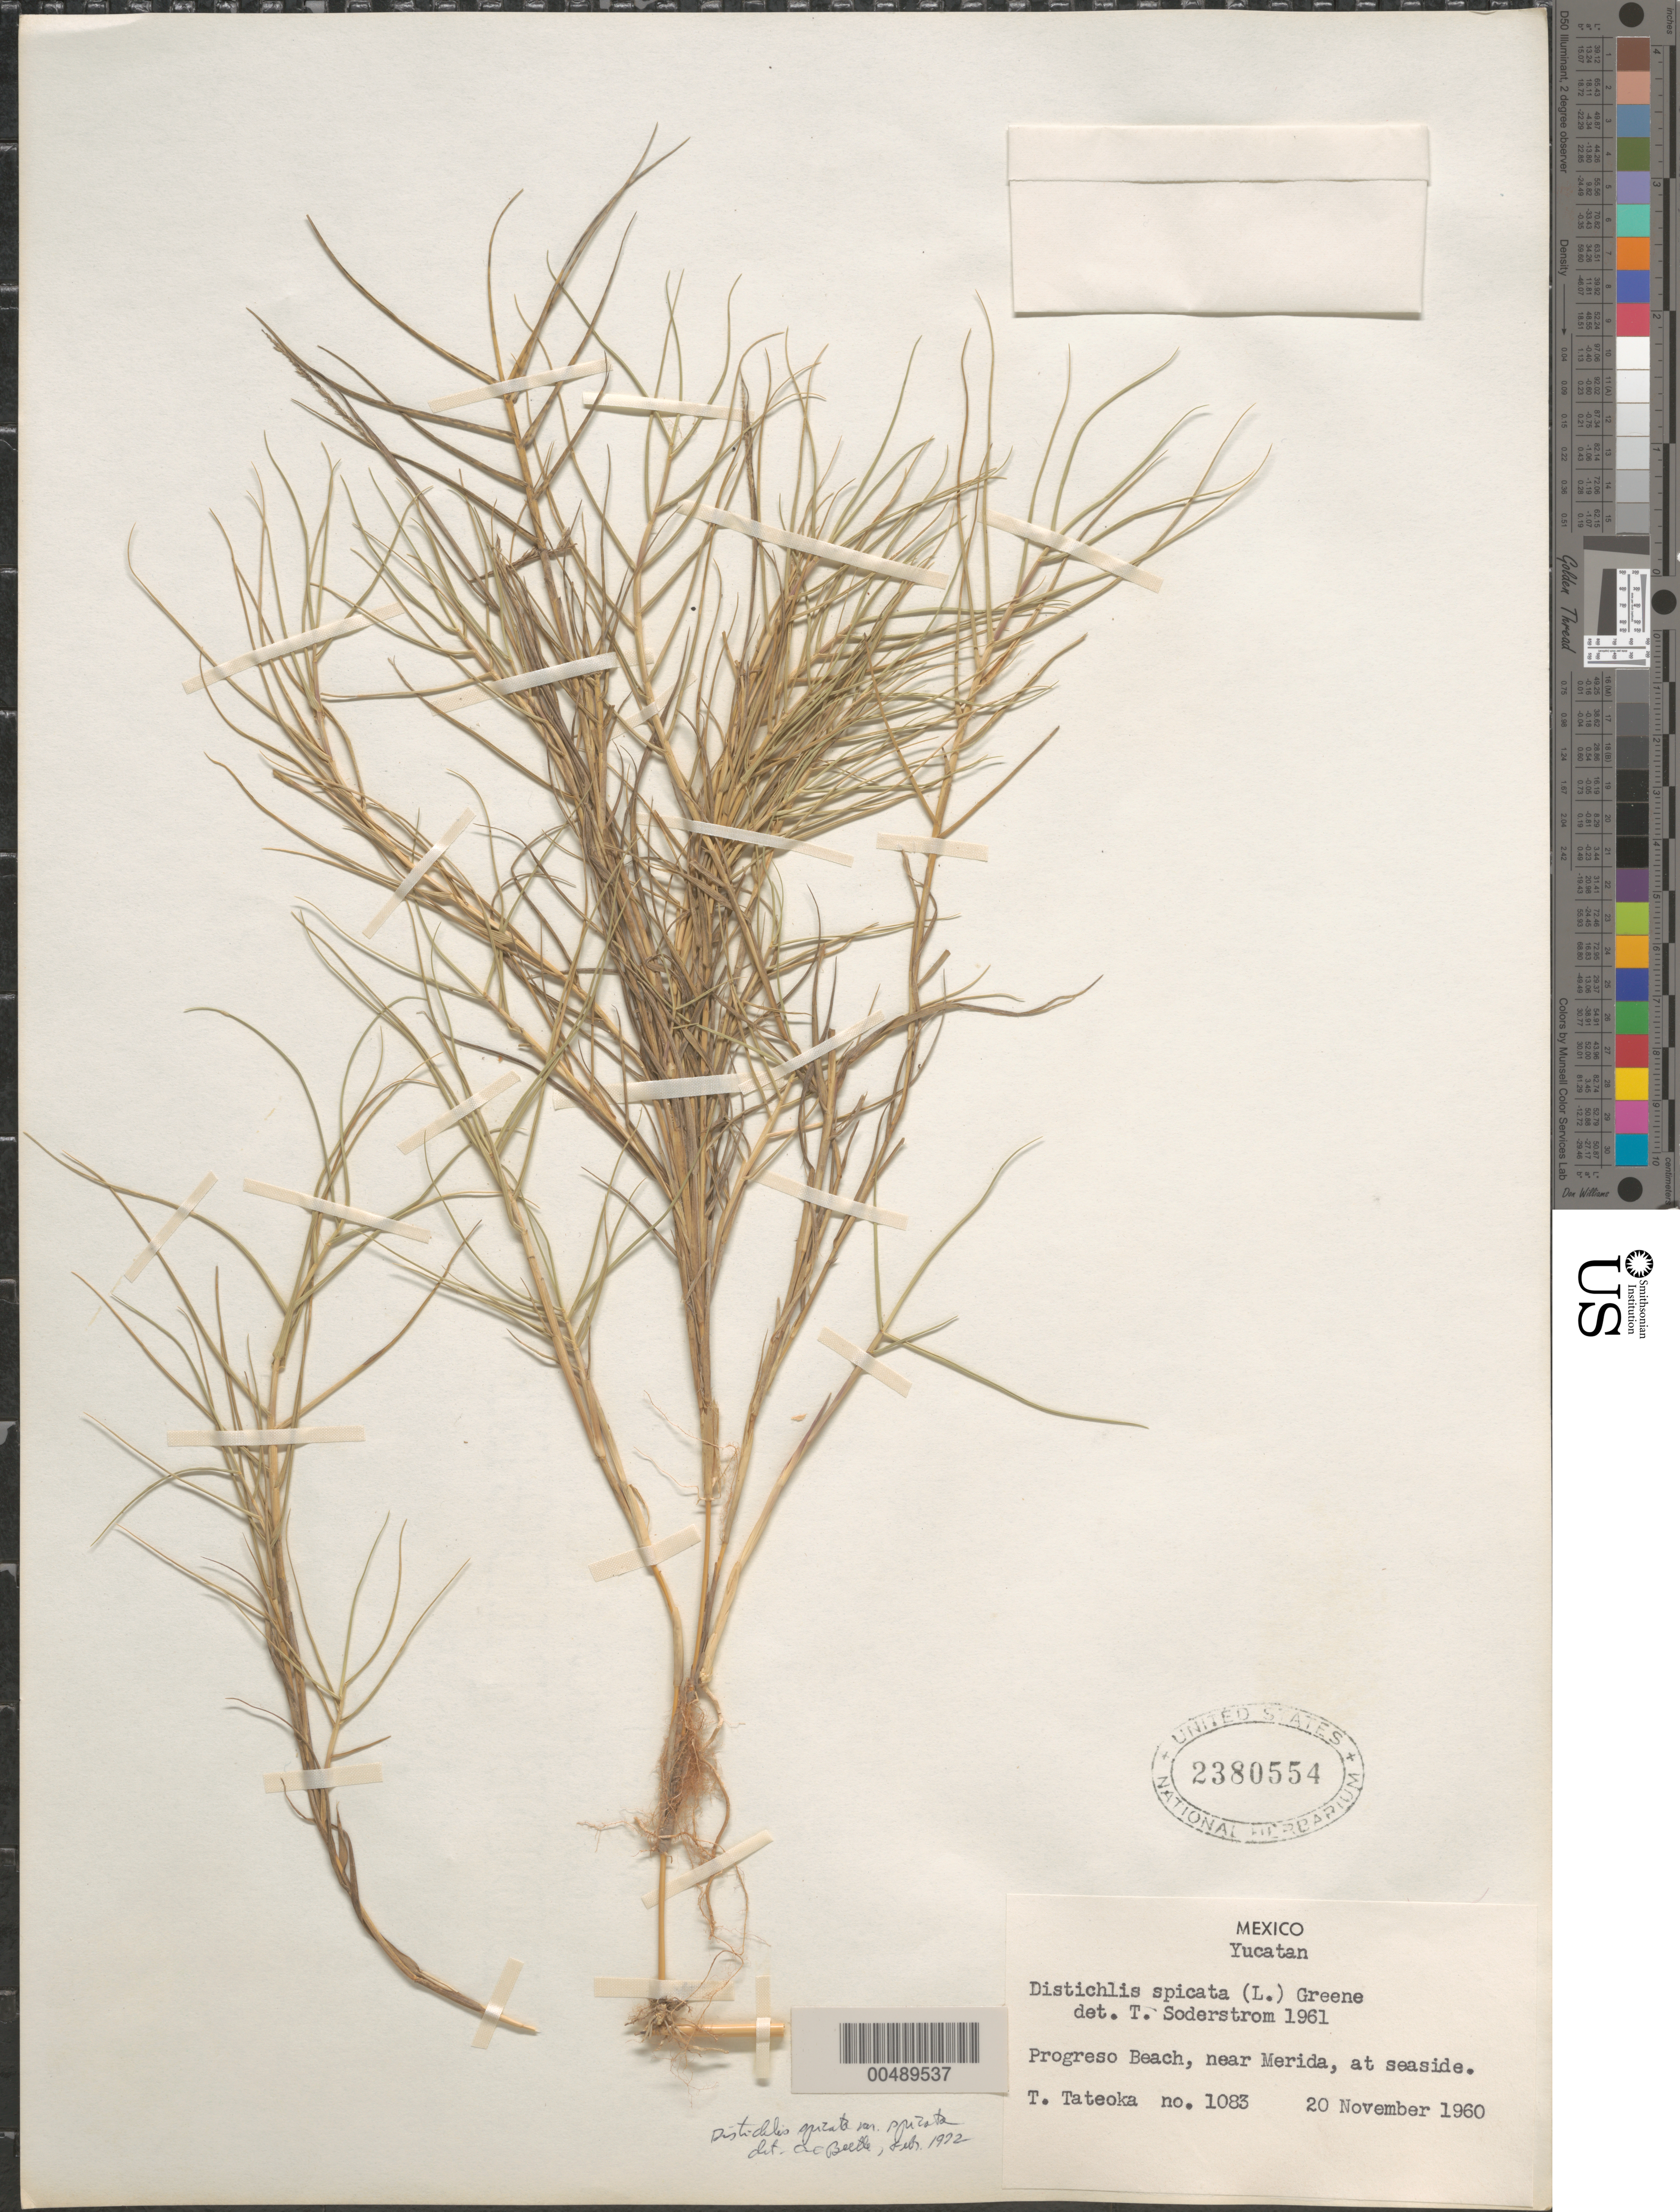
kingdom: Plantae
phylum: Tracheophyta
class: Liliopsida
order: Poales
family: Poaceae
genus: Distichlis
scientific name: Distichlis spicata var. spicata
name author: (L.) Greene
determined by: Beetle, Alan A.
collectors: T. Tateoka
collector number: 1083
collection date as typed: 20 Nov 1960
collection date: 1960-11-20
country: Mexico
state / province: Yucatan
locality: Progreso Beach, near Merida, at seaside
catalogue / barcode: US 2380554